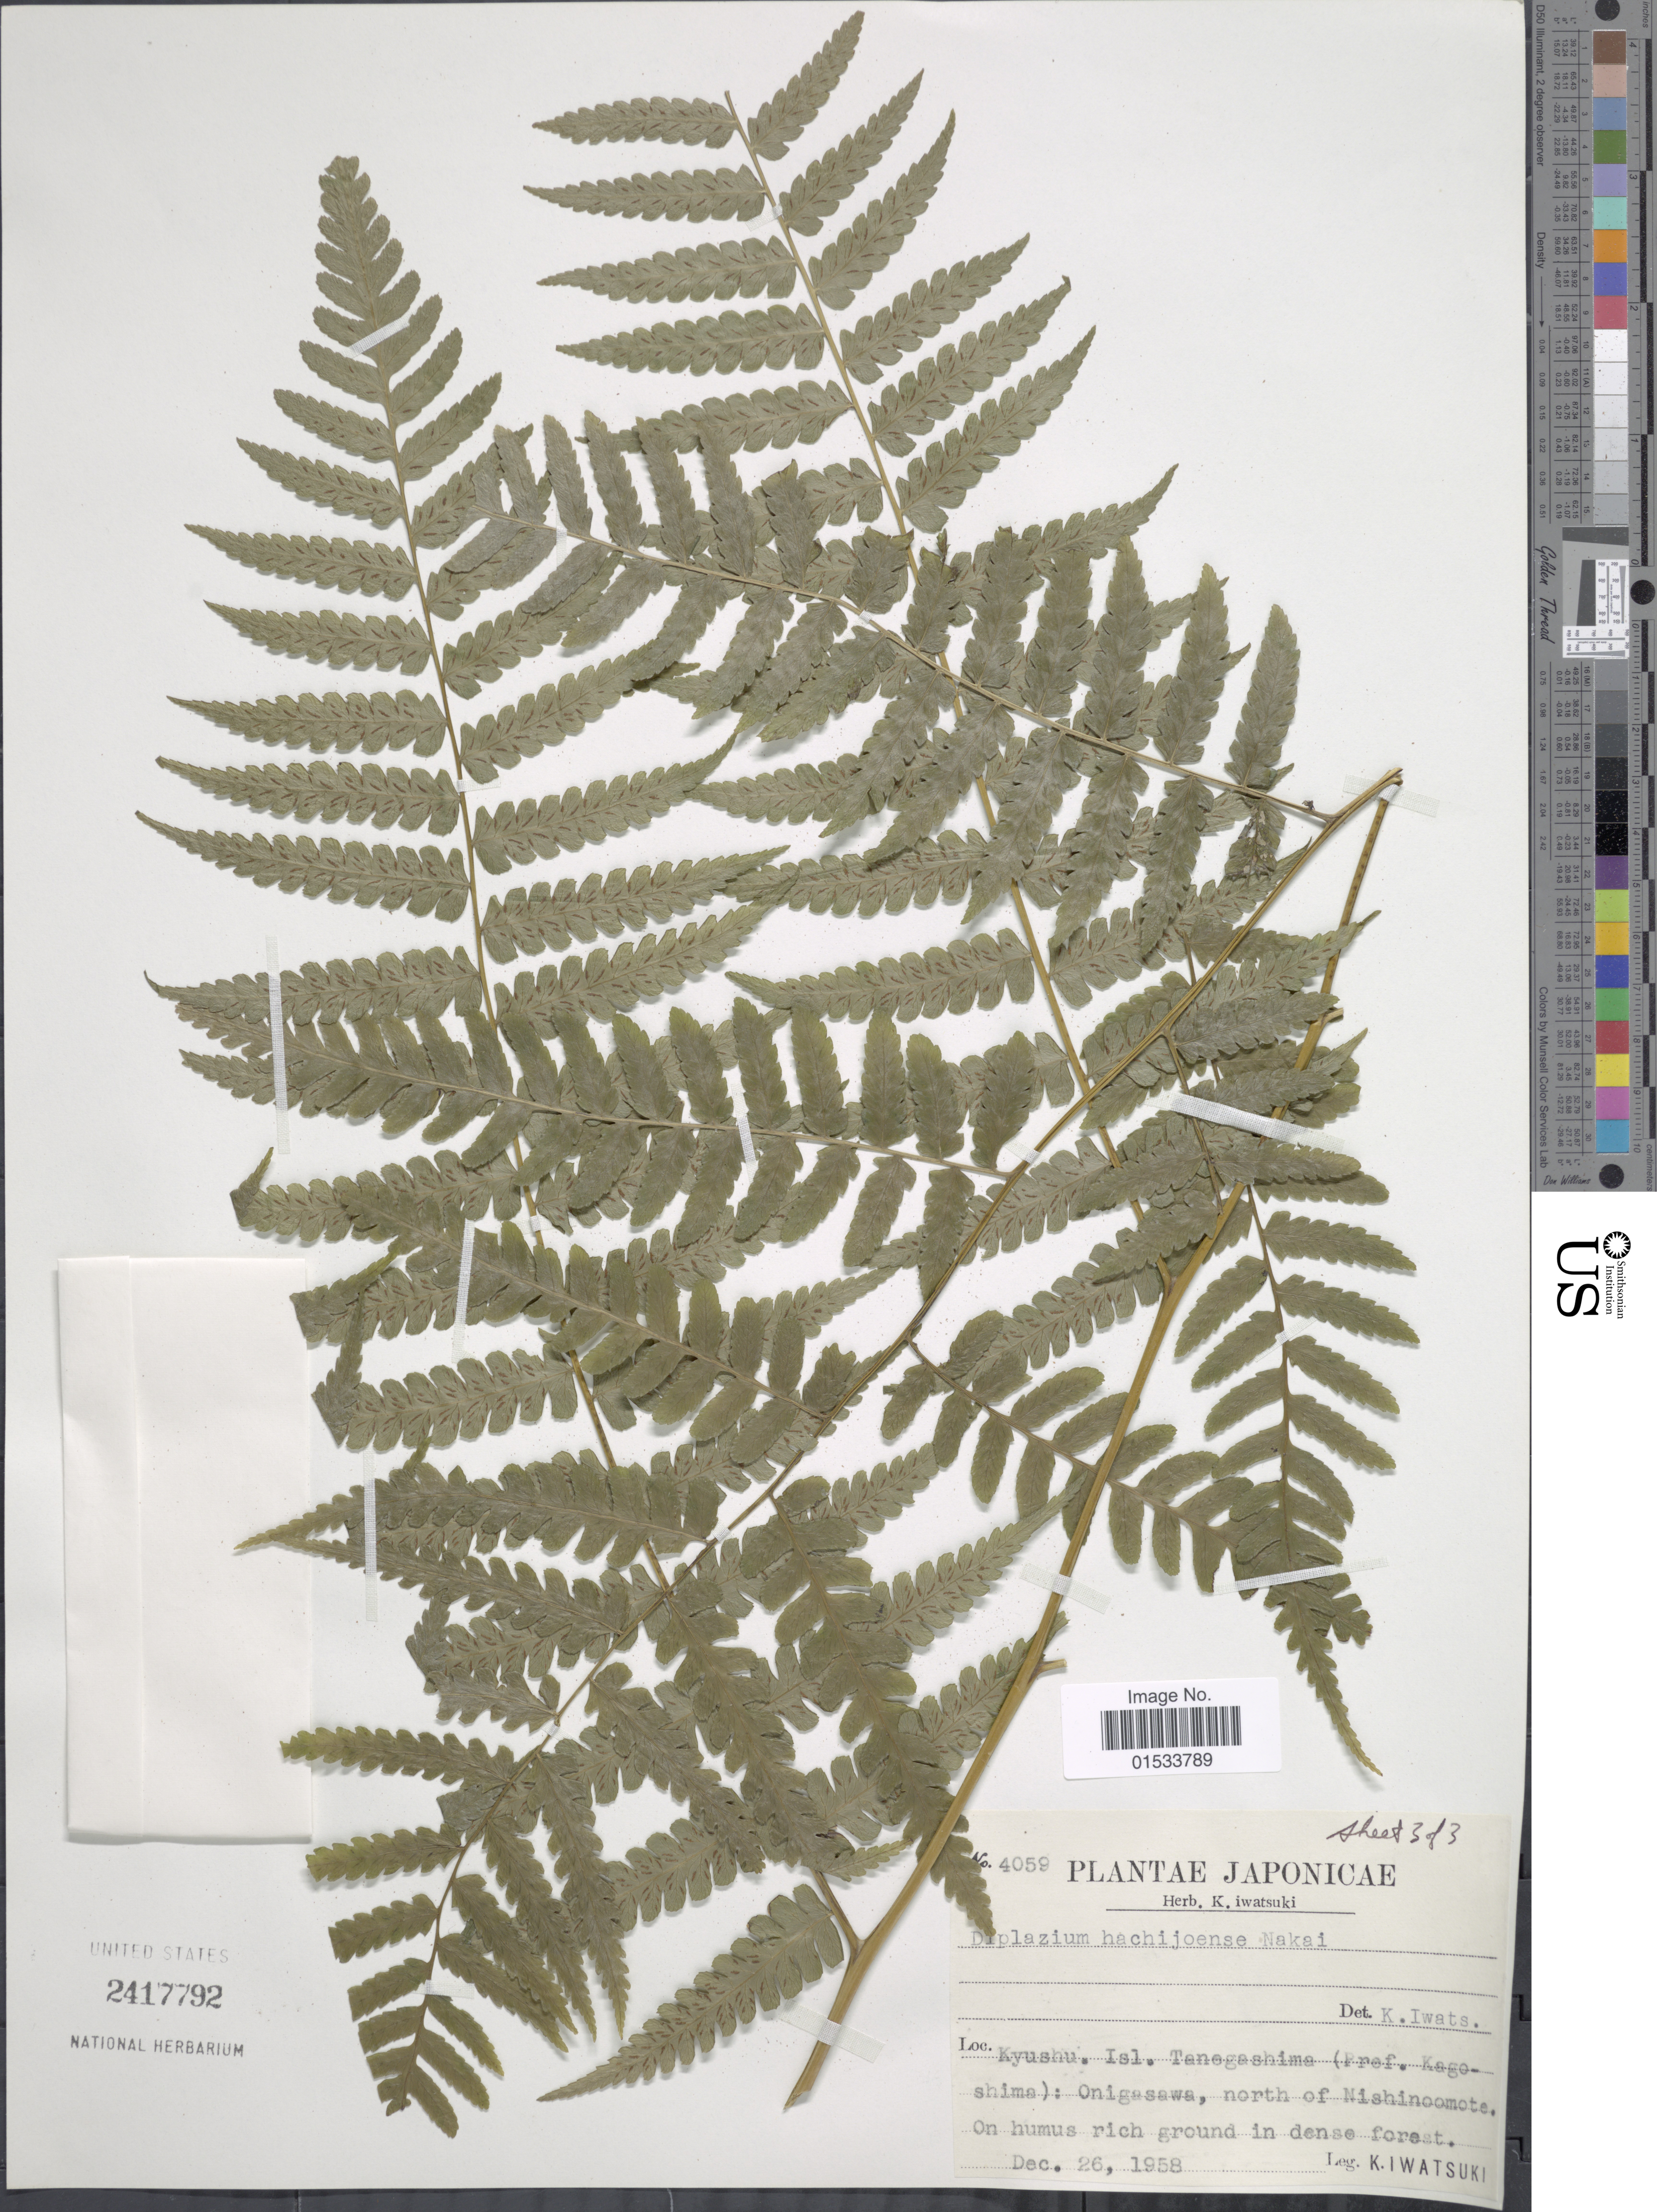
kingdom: Plantae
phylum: Tracheophyta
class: Polypodiopsida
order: Polypodiales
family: Athyriaceae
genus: Diplazium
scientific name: Diplazium hachijoense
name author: Nakai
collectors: K. Iwatsuki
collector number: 4059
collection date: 1958-12-26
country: Japan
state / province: Kagosima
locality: Kyushu, Isl. Tanegashima, Onigasawa, north of Nishinoomote.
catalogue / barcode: US 2417792